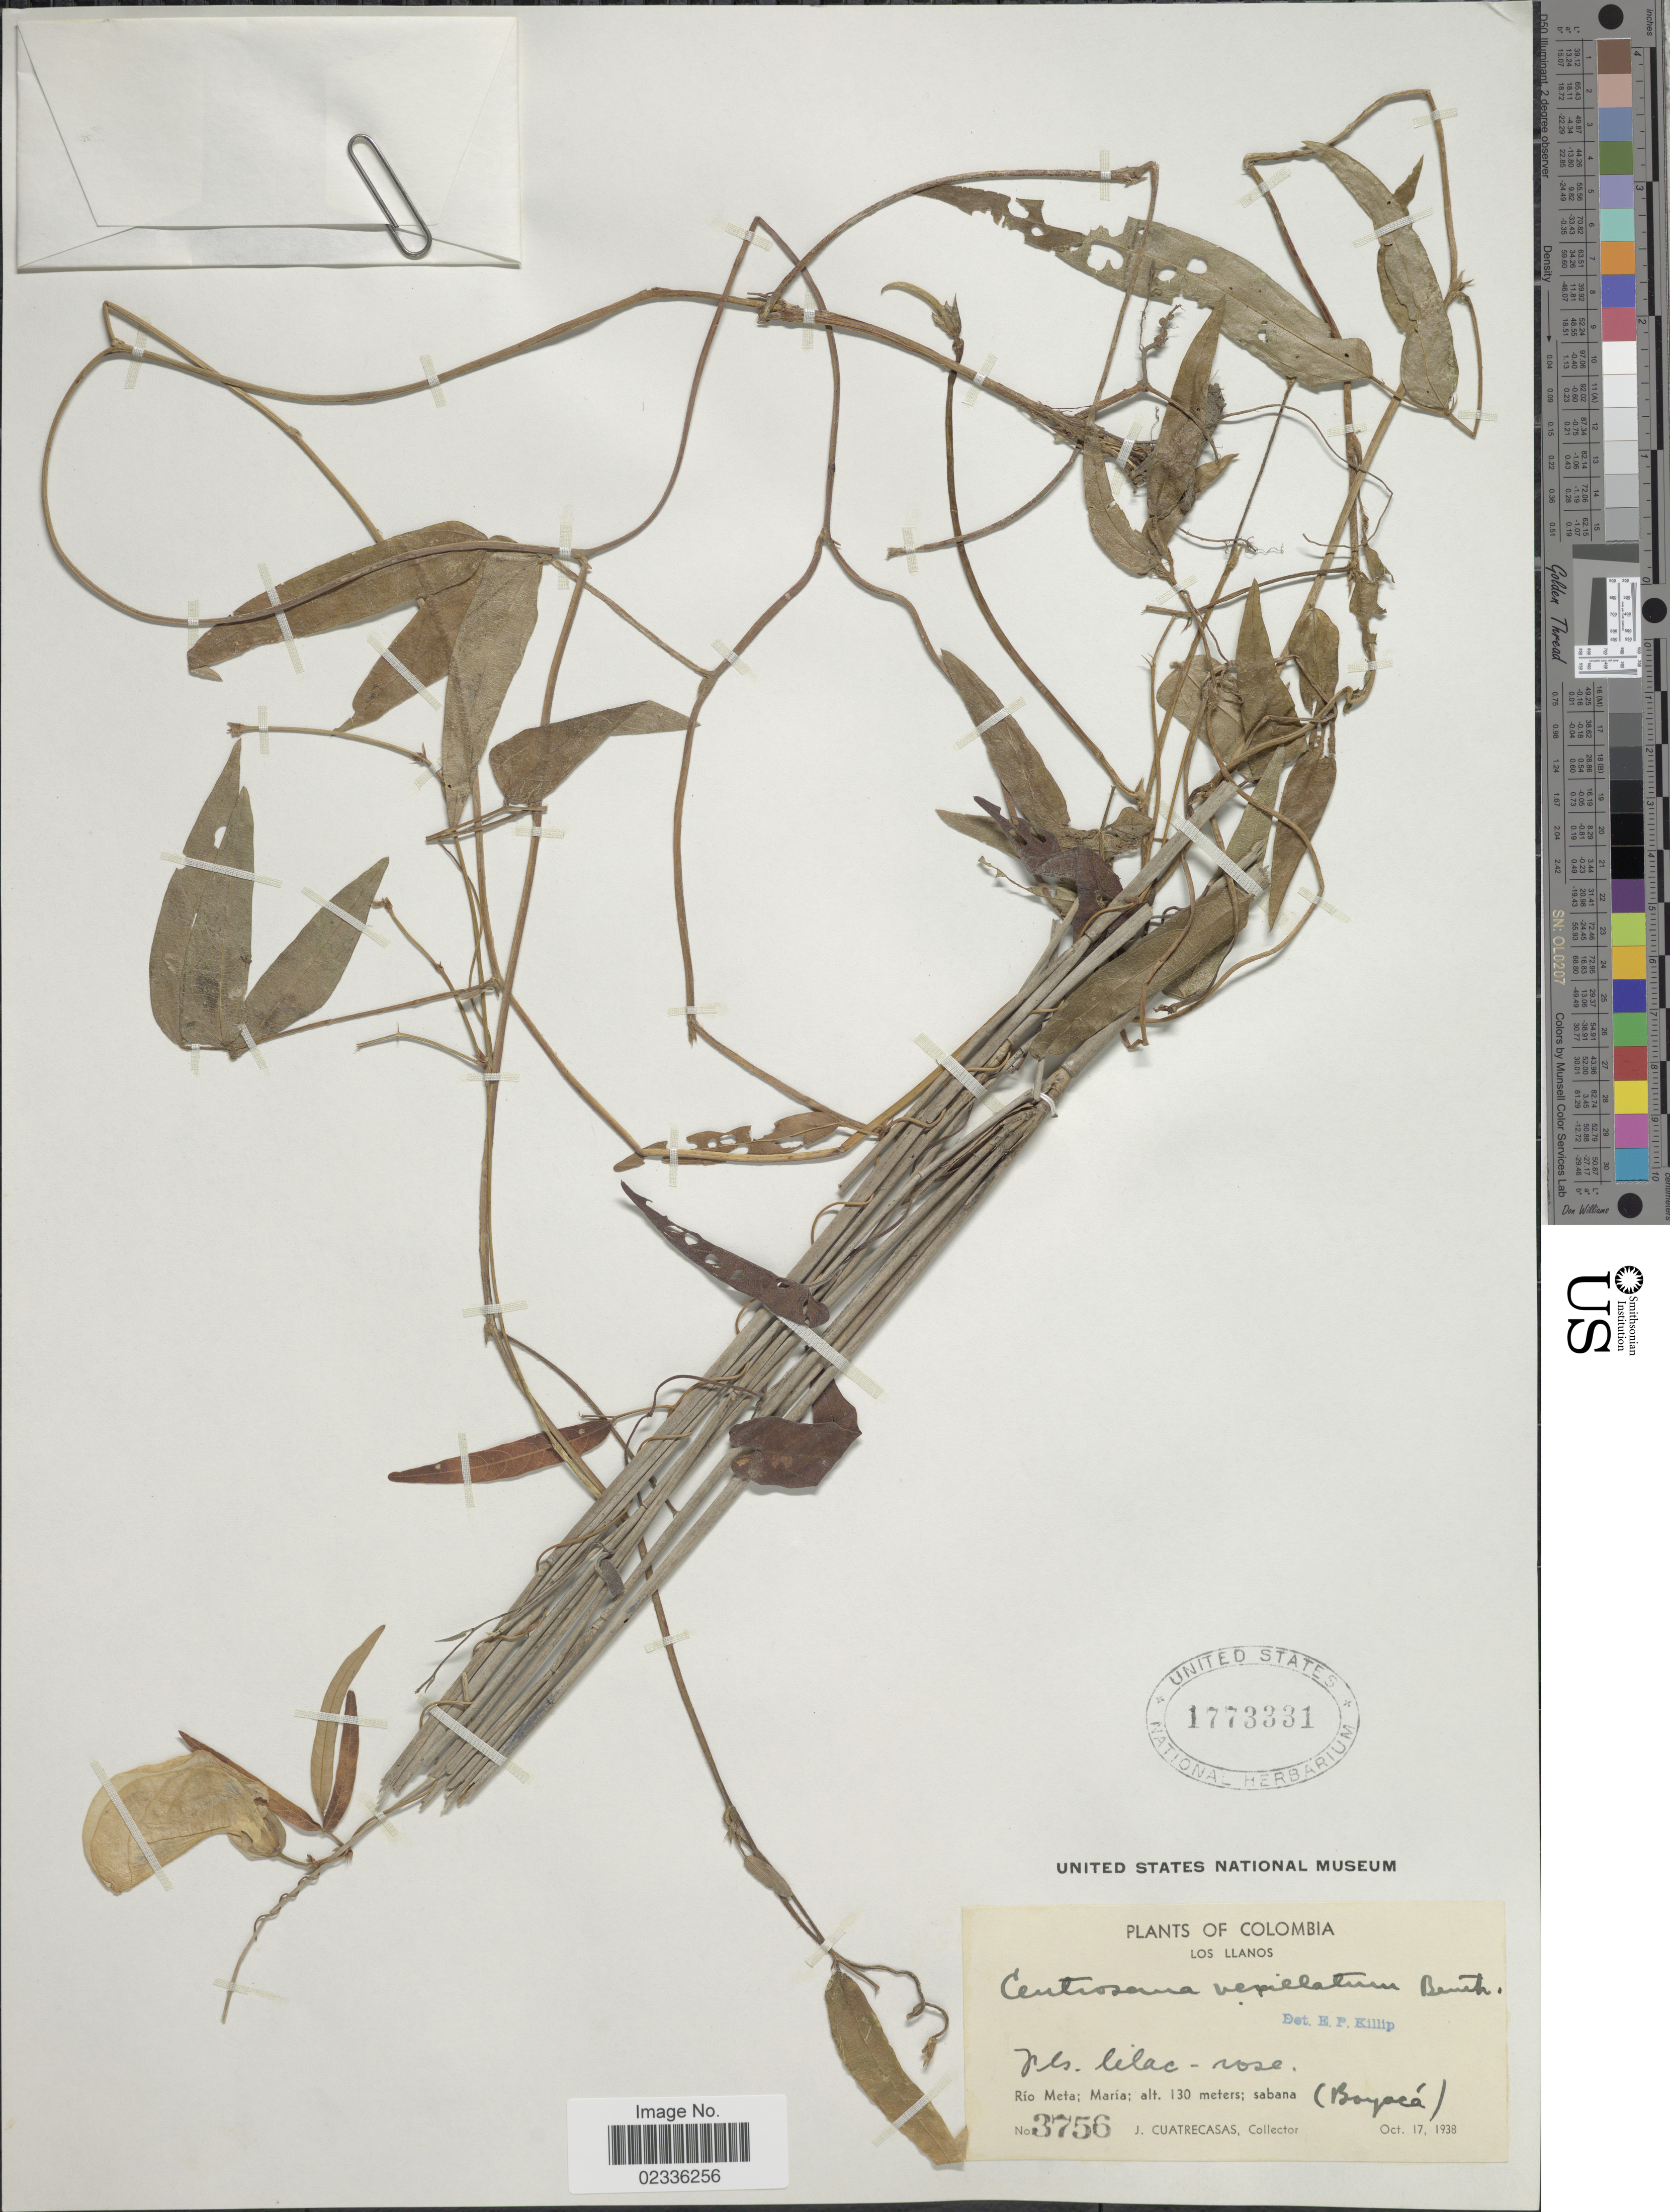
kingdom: Plantae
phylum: Tracheophyta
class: Magnoliopsida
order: Fabales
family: Fabaceae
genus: Centrosema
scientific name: Centrosema vexillatum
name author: Benth.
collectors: J. Cuatrecasas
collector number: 3756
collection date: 1938-10-17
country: Colombia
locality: Los Llanos: Rio Meta; Maria.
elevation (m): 130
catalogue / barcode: US 1773331